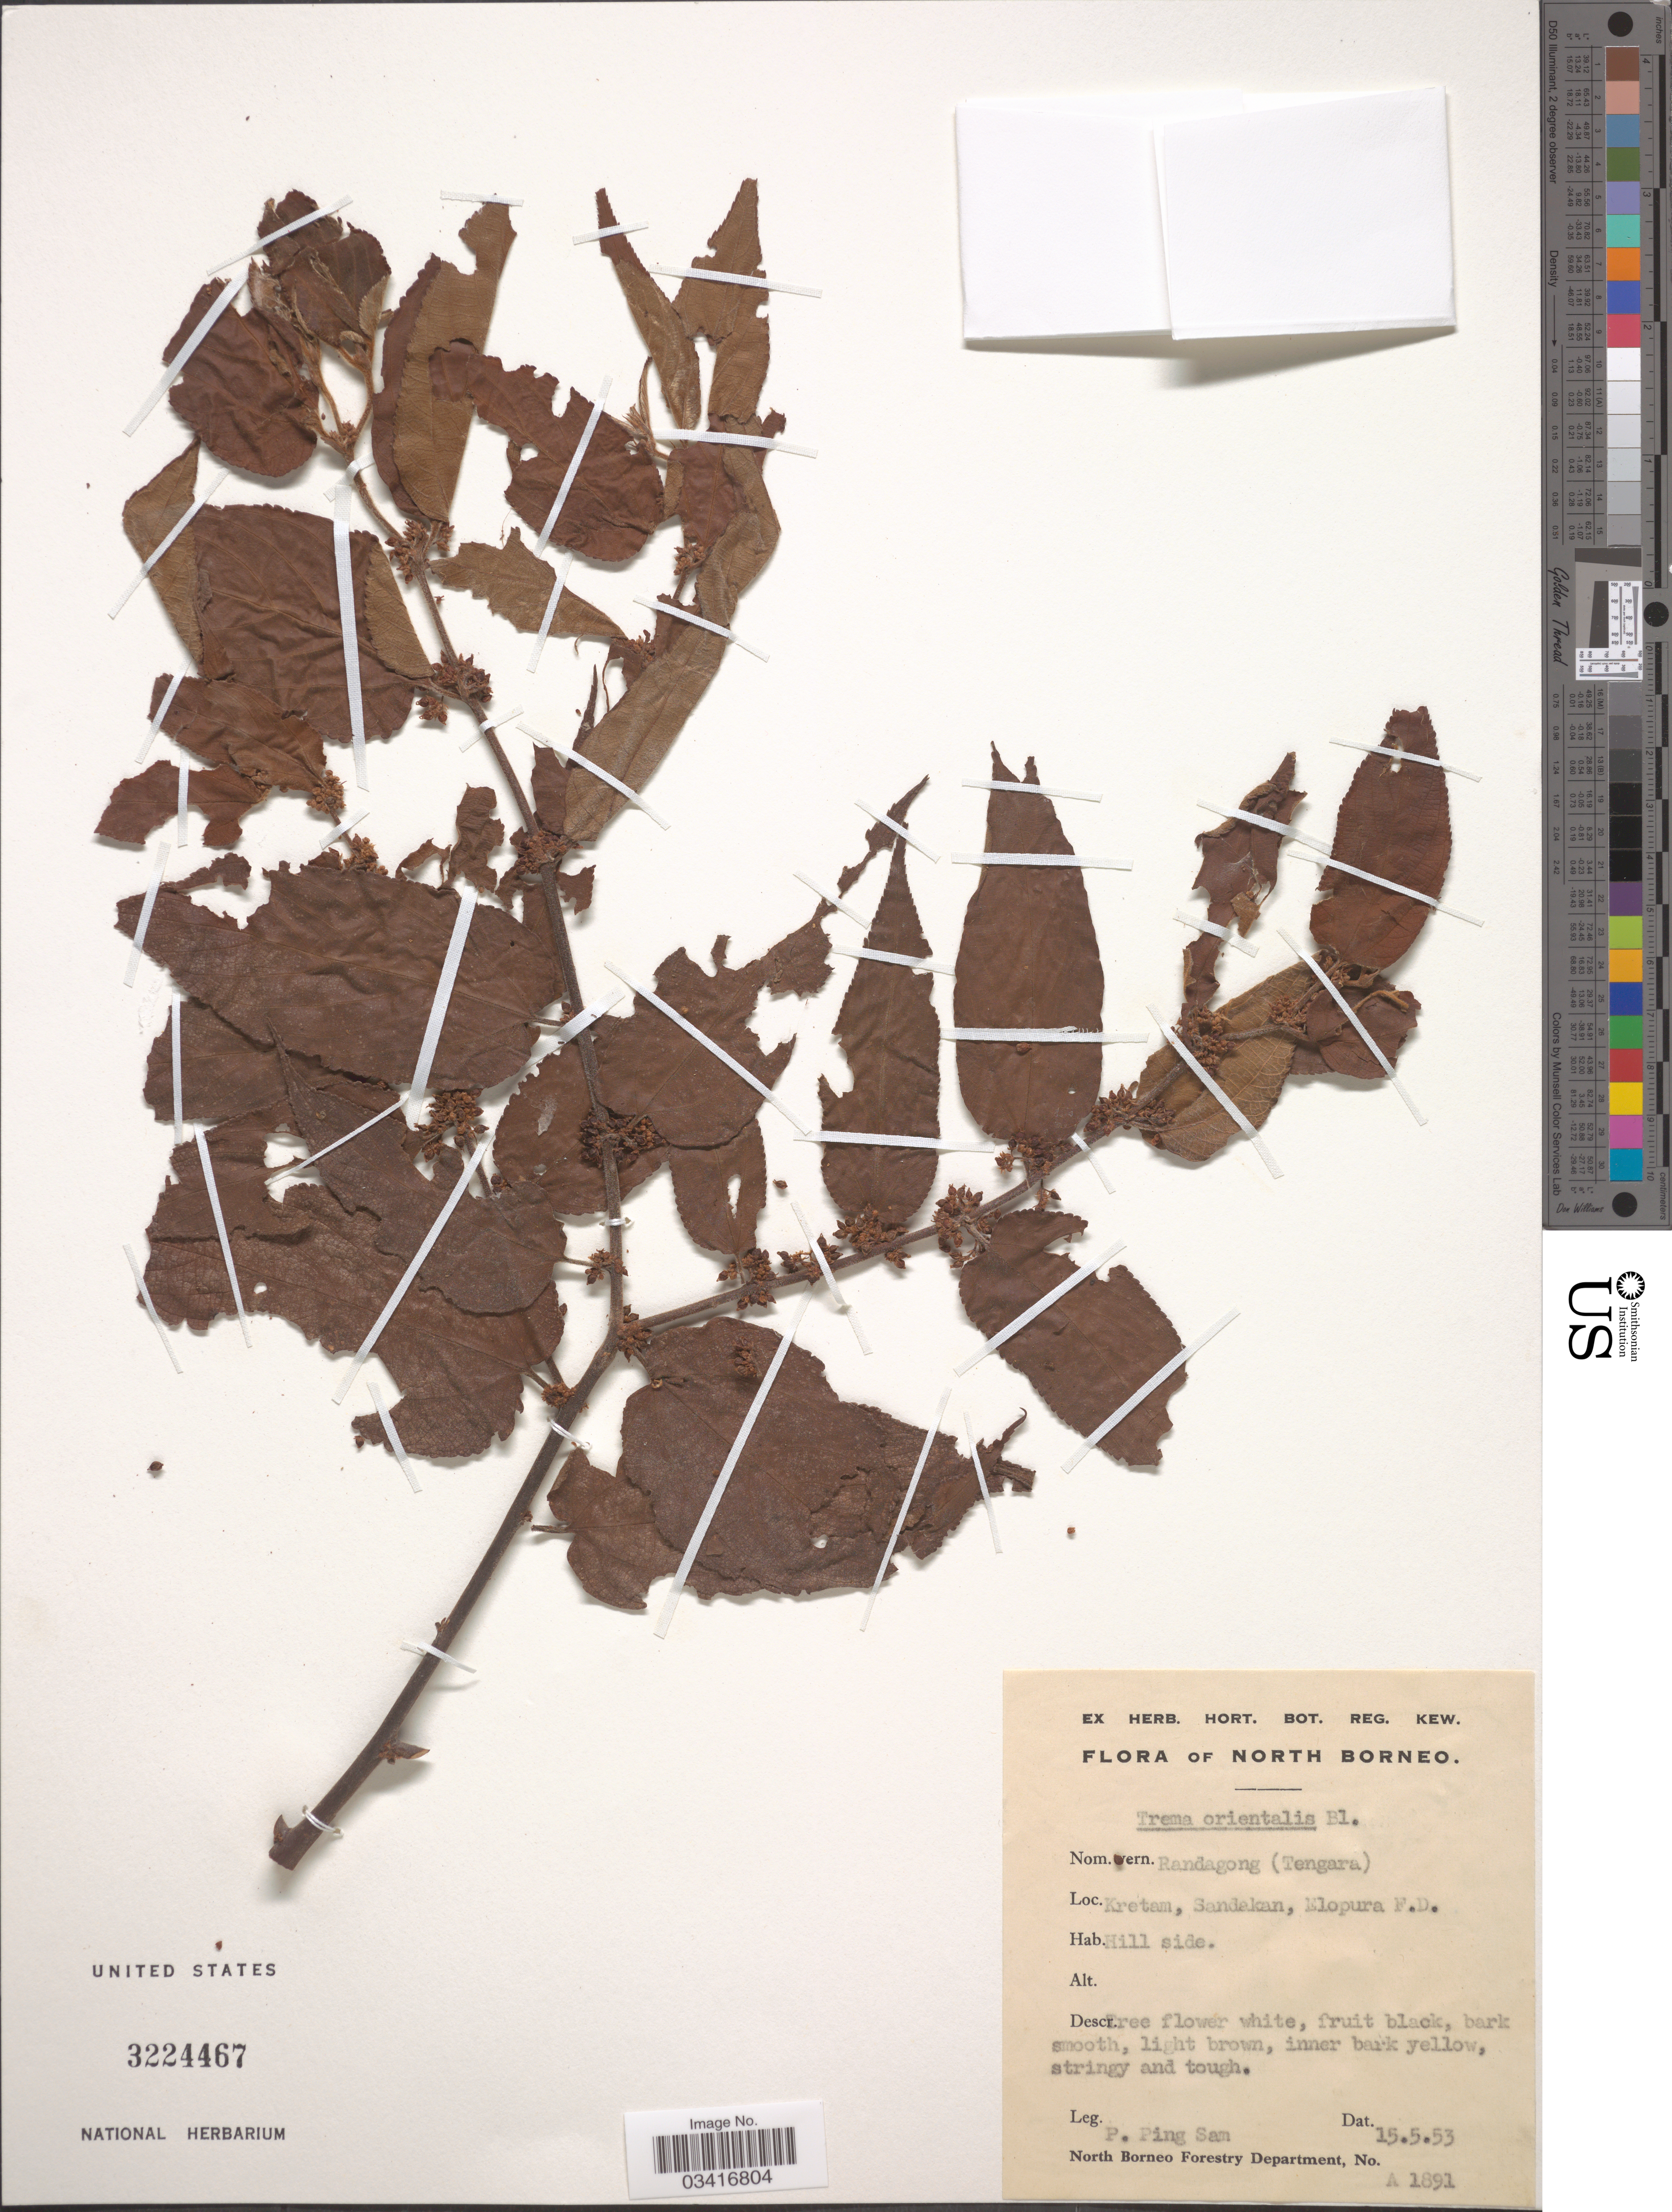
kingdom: Plantae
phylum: Tracheophyta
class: Magnoliopsida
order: Rosales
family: Cannabaceae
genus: Trema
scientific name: Trema orientale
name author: (L.) Blume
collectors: P.P. Sam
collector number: A 1891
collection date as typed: Transcribed d/m/y: 15/5/53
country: Malaysia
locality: North Borneo. Kretam, Sandakan, Elopura F.D.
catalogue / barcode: US 3224467